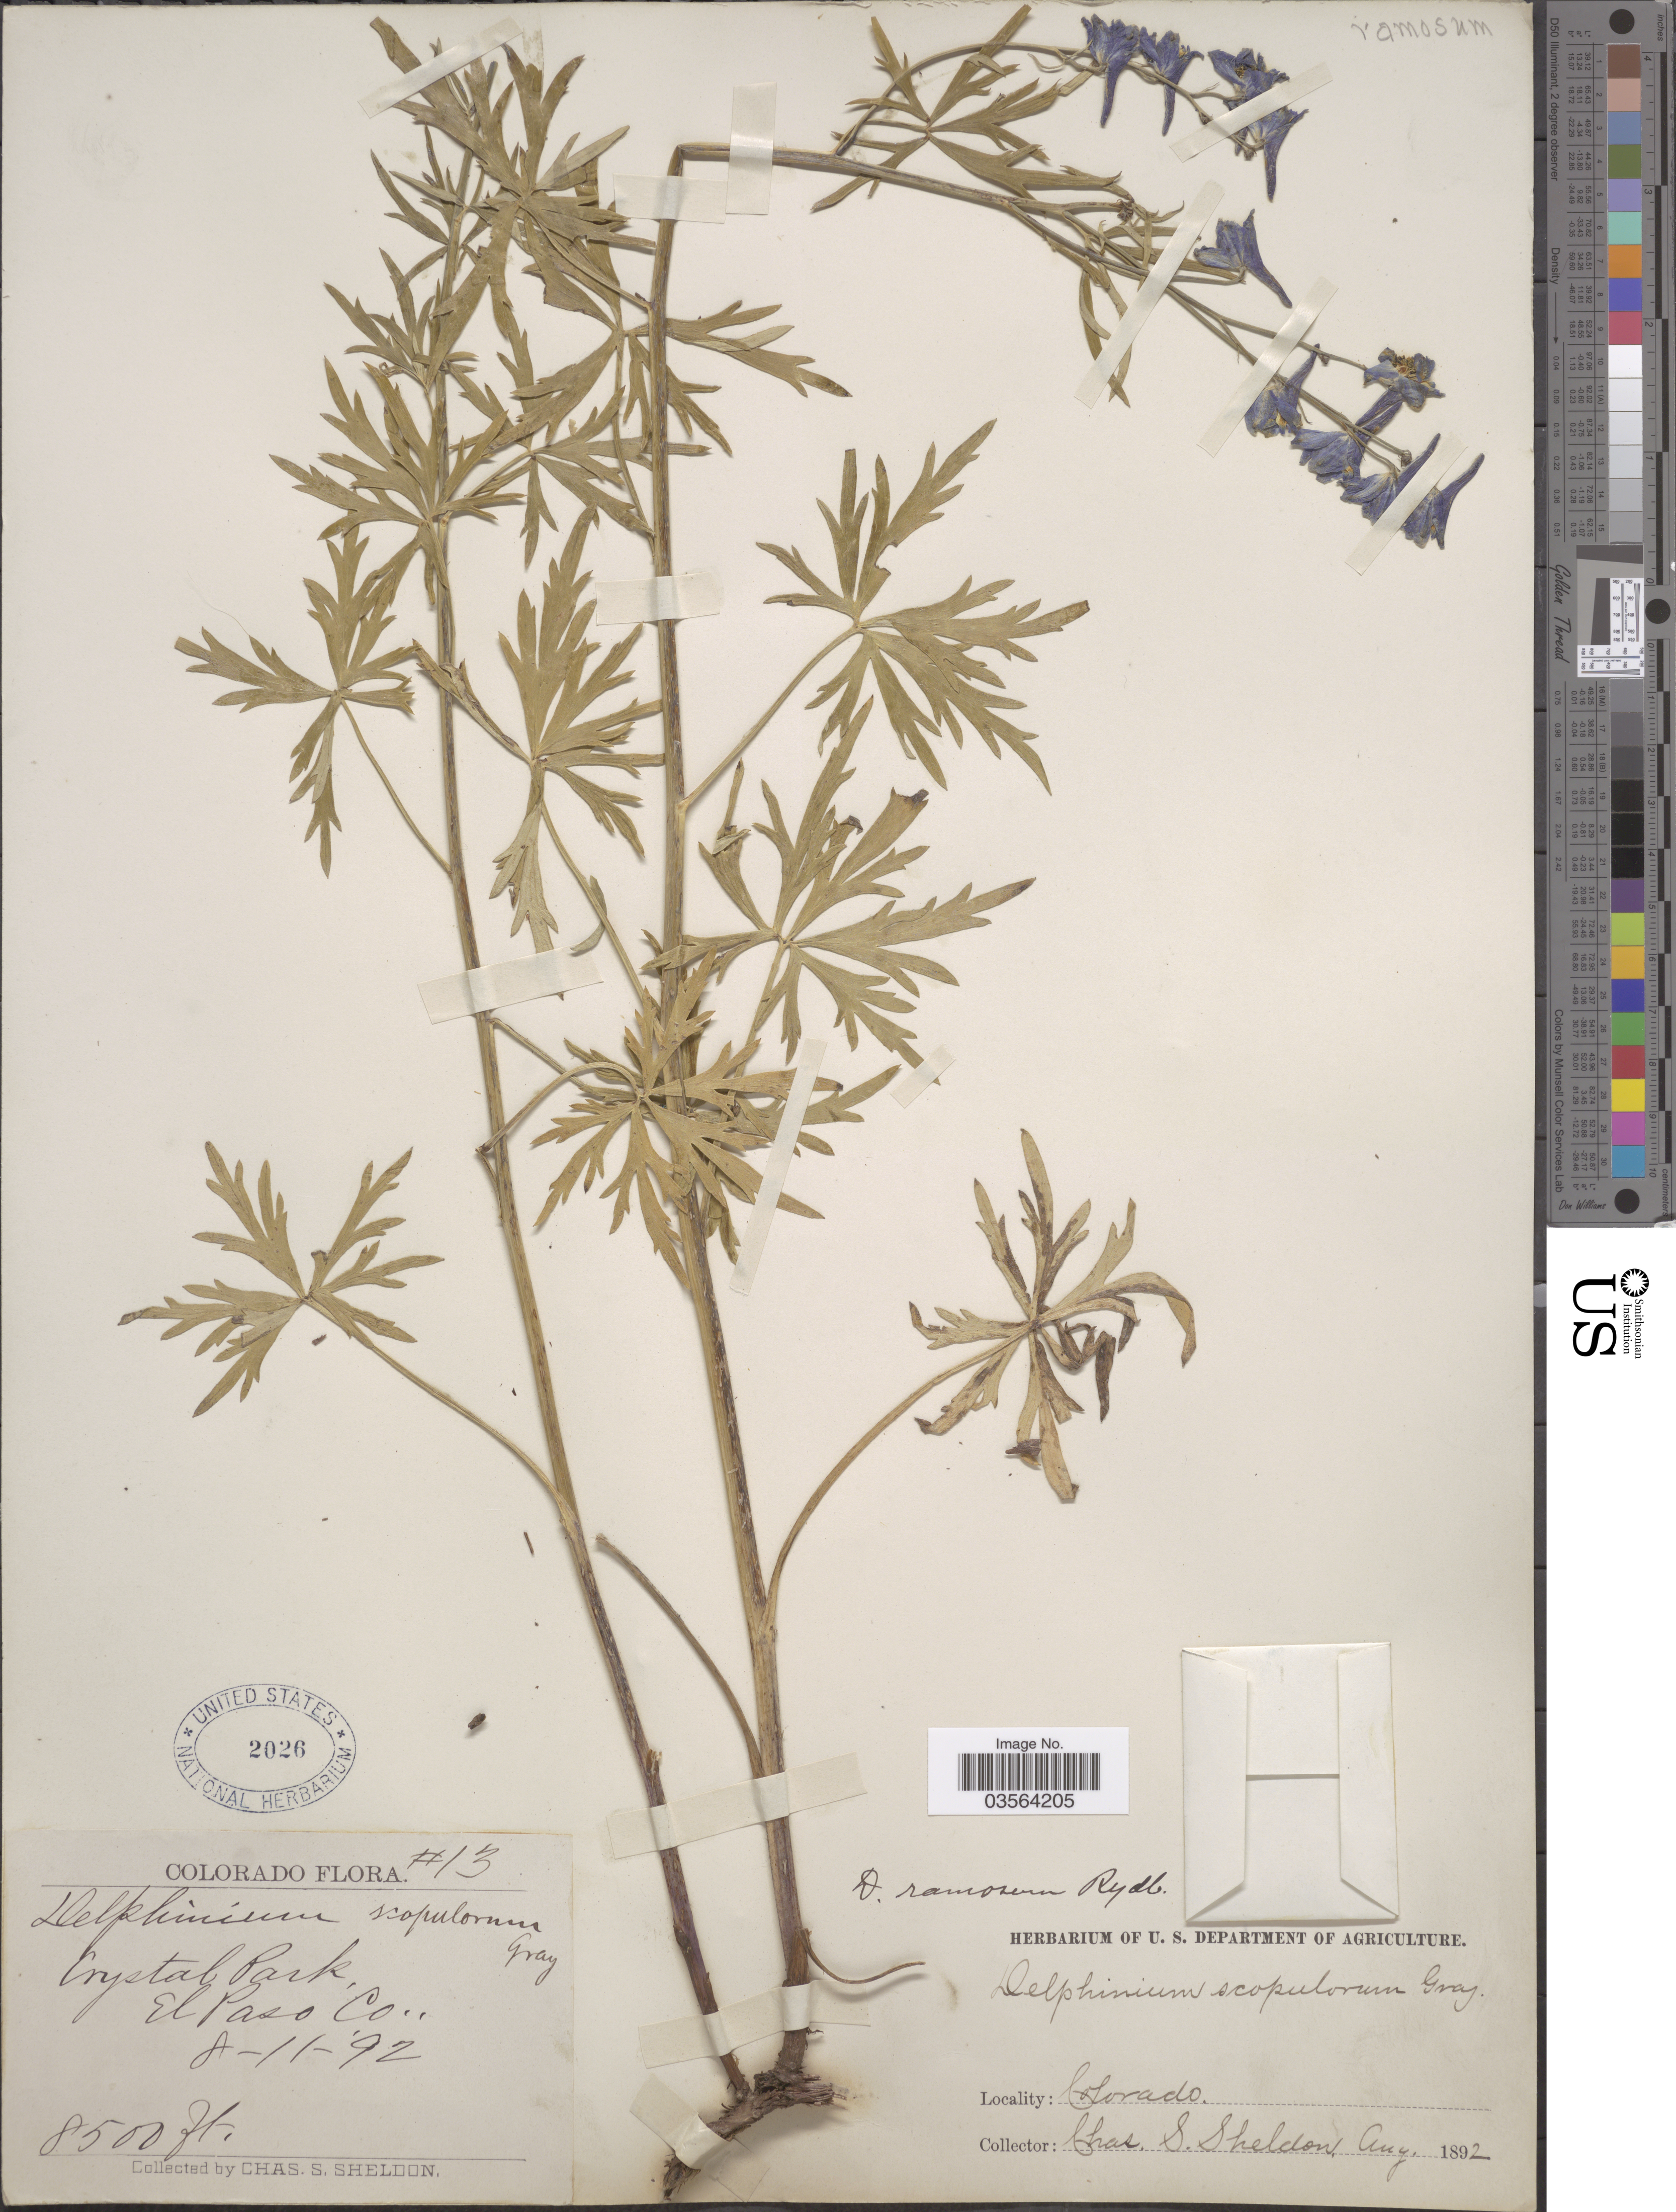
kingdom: Plantae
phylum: Tracheophyta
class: Magnoliopsida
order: Ranunculales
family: Ranunculaceae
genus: Delphinium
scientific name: Delphinium ramosum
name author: Rydb.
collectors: C. S. Sheldon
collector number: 13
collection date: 1892-08-11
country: United States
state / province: Colorado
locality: Crystal Park, El Paso Co.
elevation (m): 2591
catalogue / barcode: US 2026